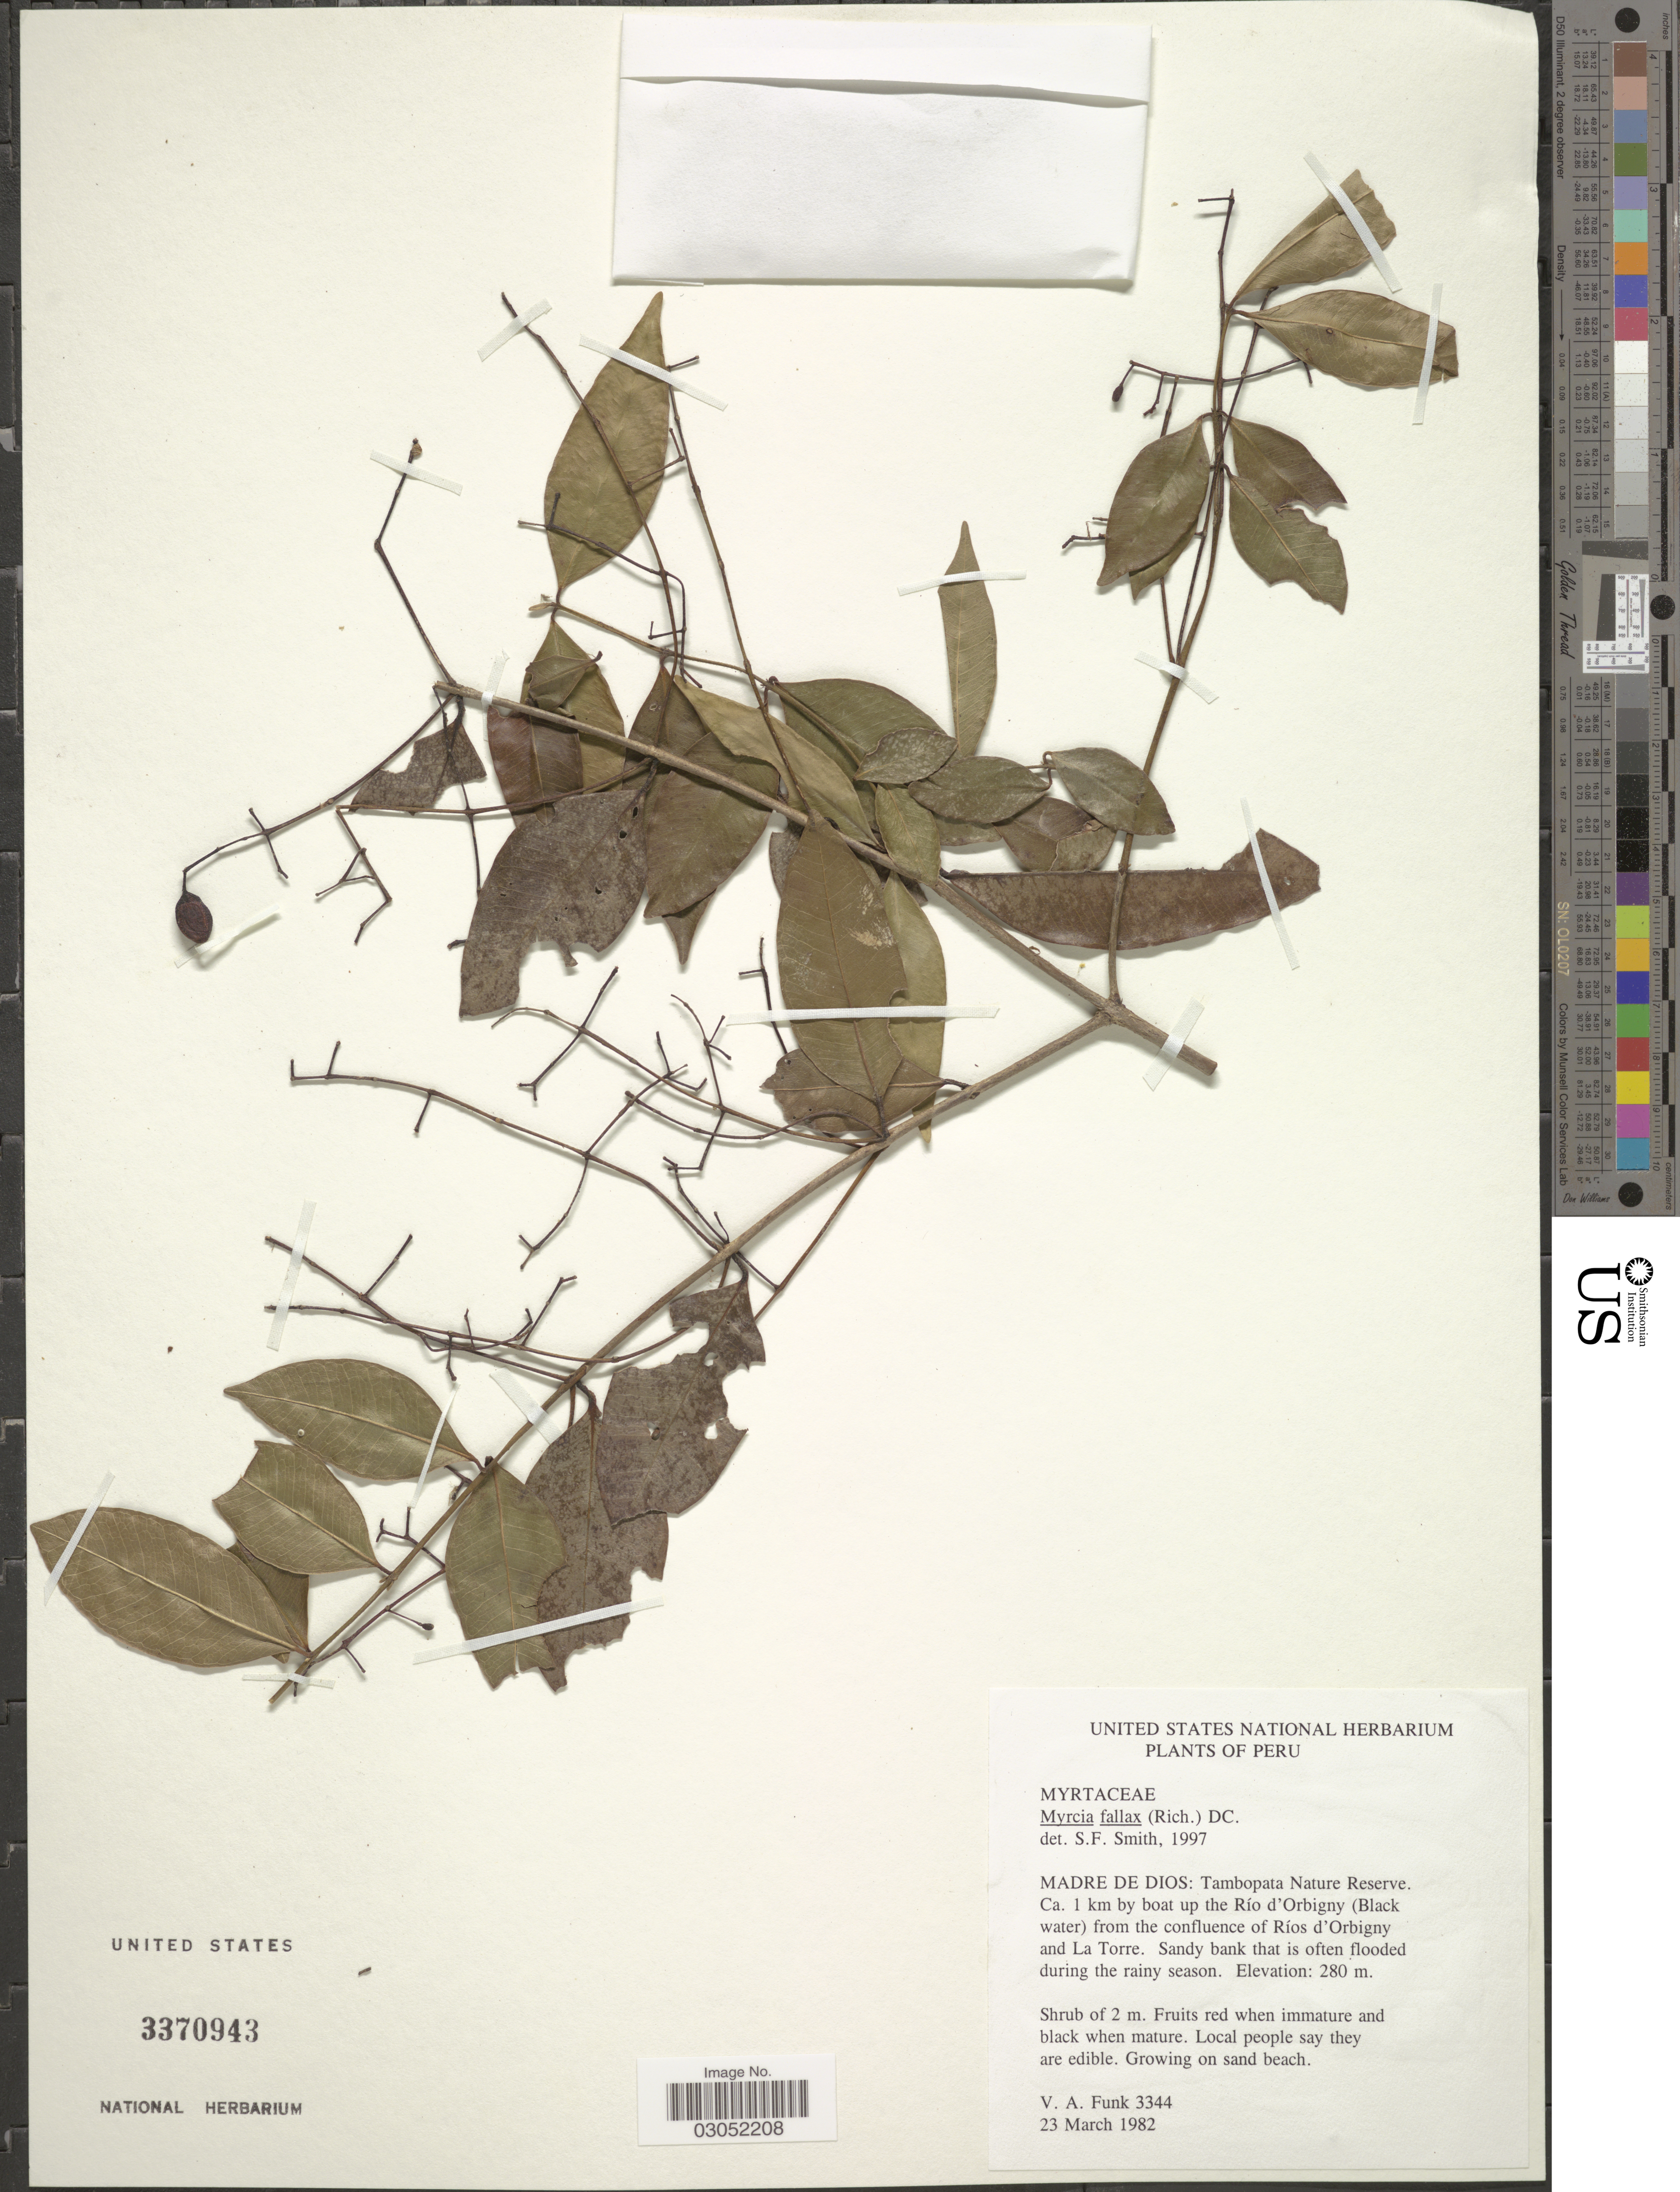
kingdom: Plantae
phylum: Tracheophyta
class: Magnoliopsida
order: Myrtales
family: Myrtaceae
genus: Myrcia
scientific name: Myrcia fallax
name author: (Rich.) DC.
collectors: V. Funk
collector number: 3344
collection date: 1982-03-23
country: Peru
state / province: Madre de Dios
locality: Tambopata Reserve. Ca. 1 km by boat up the Río d'Orbigny (Black water) from the confluence of Ríos d'Orbigny and La Torre.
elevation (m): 280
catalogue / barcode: US 3370943